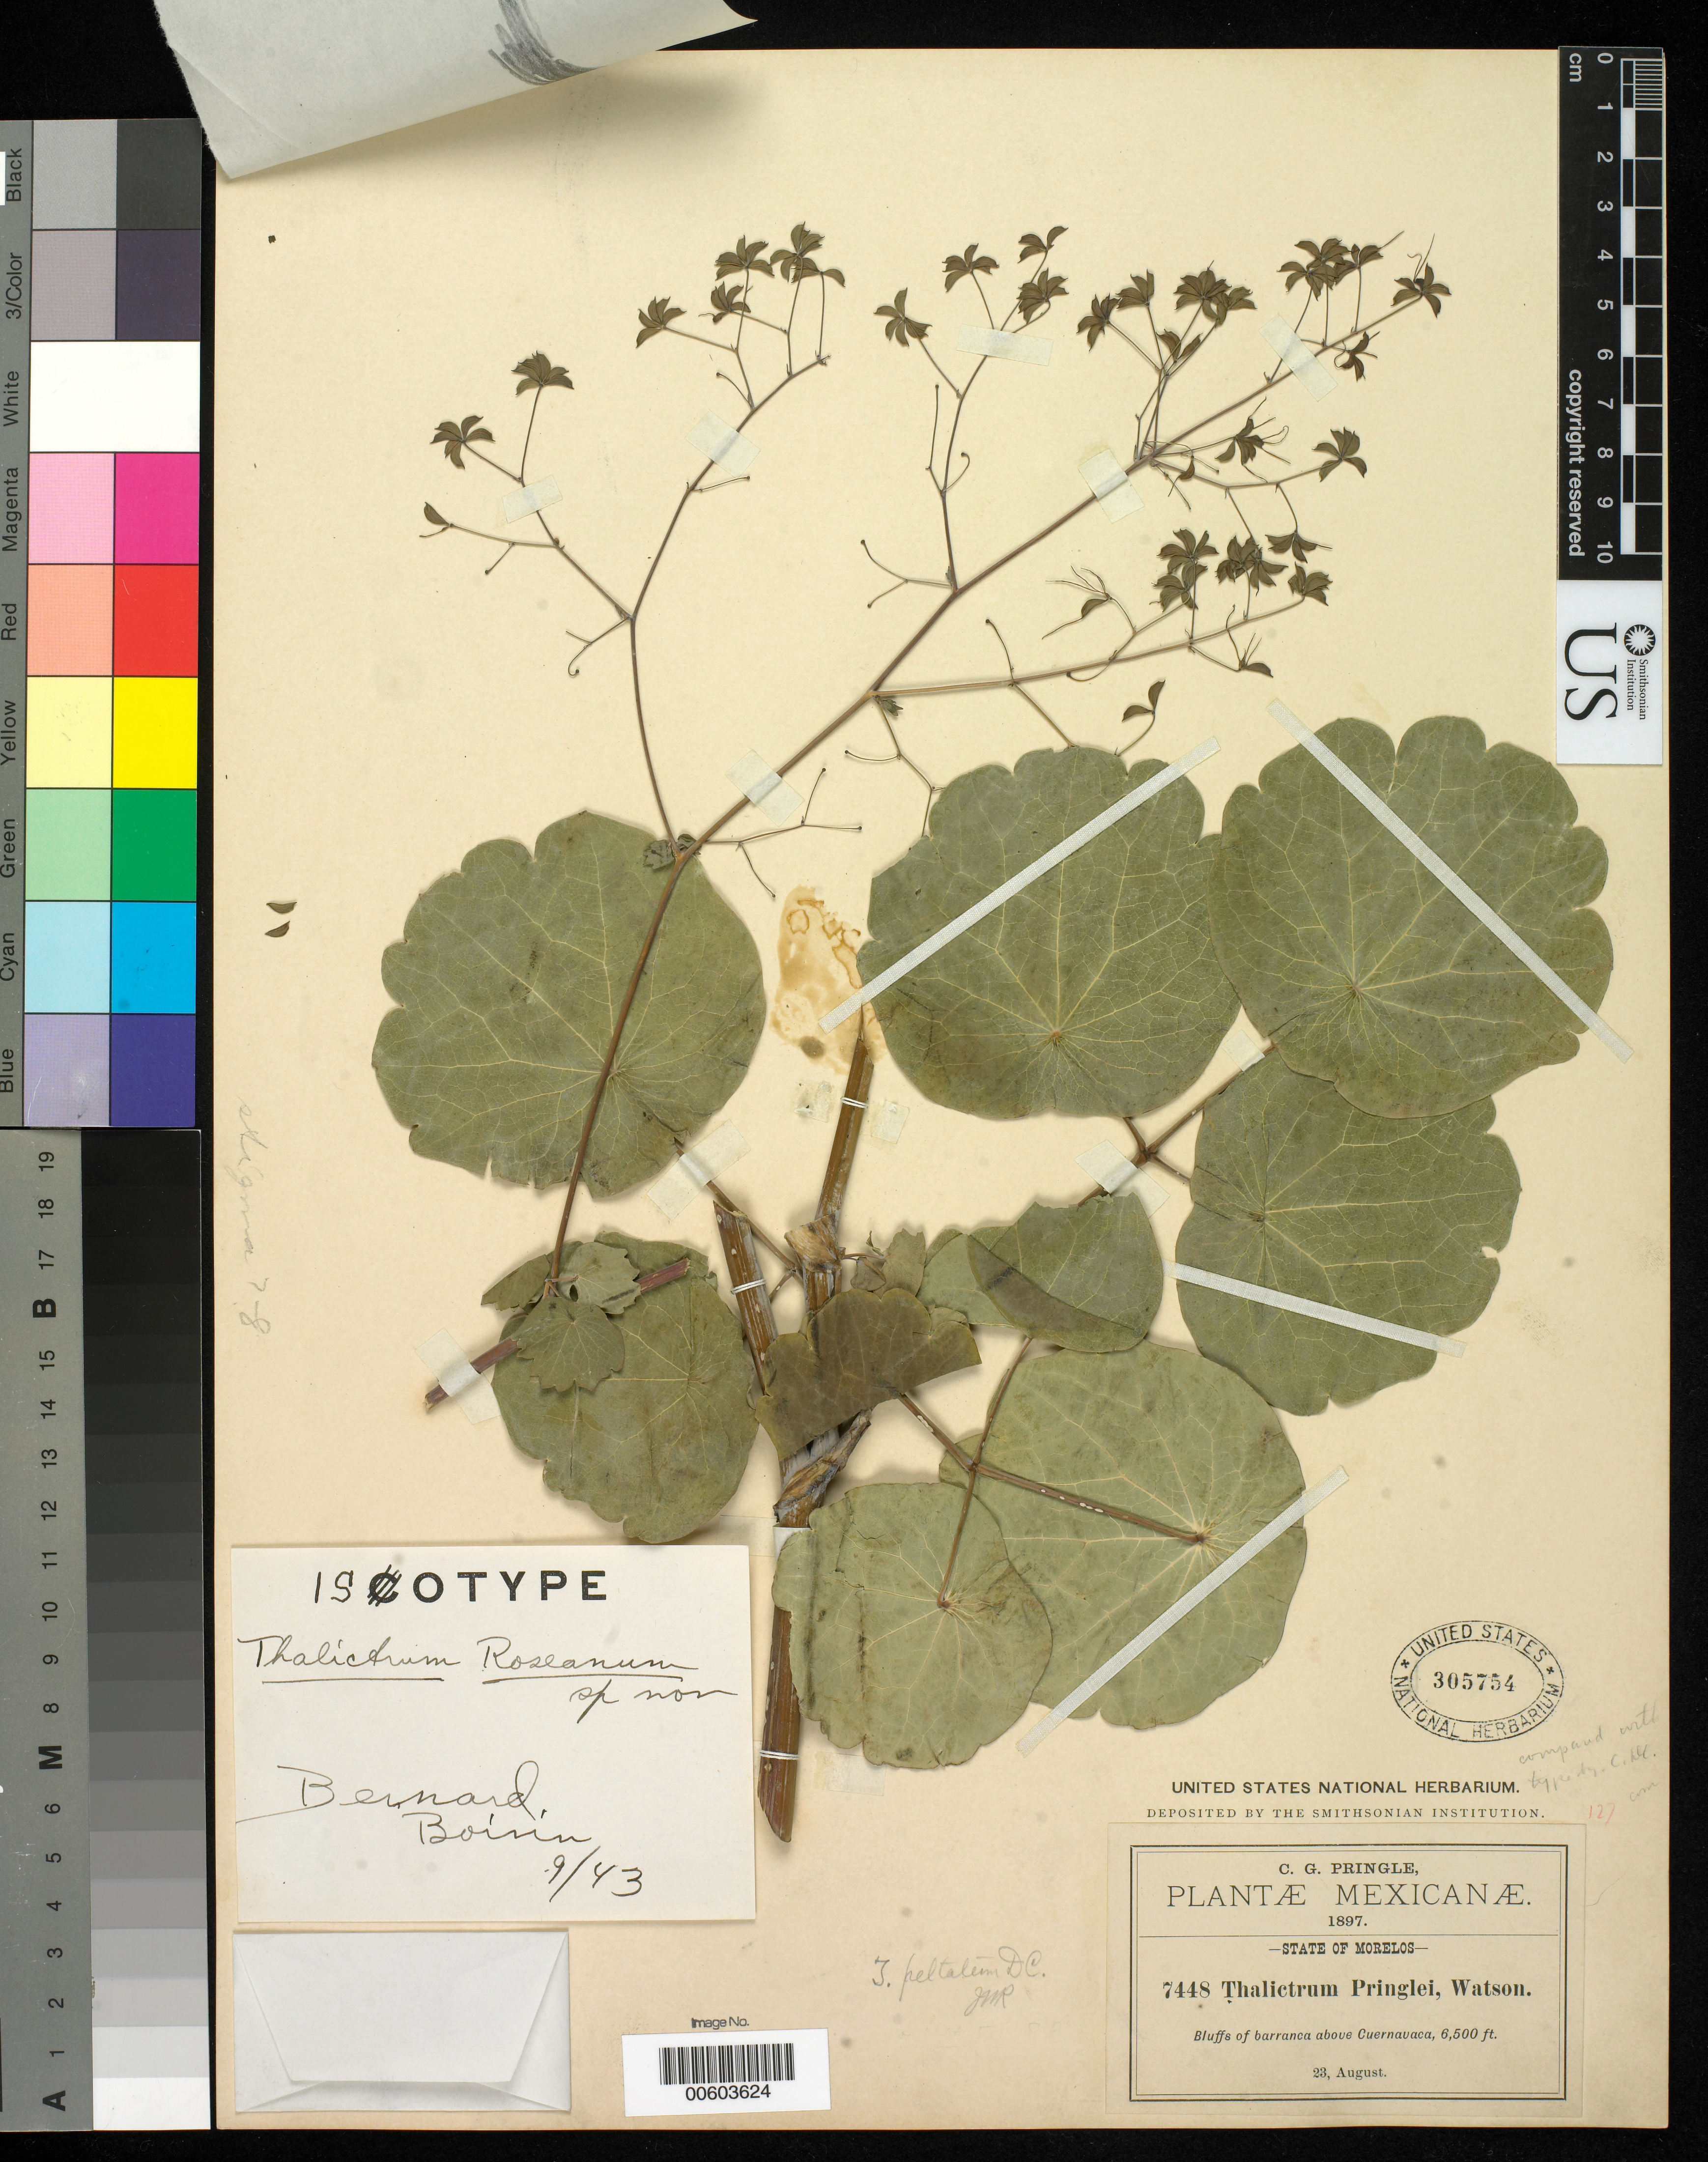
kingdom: Plantae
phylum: Tracheophyta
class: Magnoliopsida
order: Ranunculales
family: Ranunculaceae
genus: Thalictrum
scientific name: Thalictrum roseanum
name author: B. Boivin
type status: Isotype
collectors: C. G. Pringle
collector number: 7448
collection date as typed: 23 Aug 1897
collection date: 1897-08-23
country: Mexico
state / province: Morelos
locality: Bluffs of Barranca above Cuernavaca.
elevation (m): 1981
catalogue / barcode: US 305754